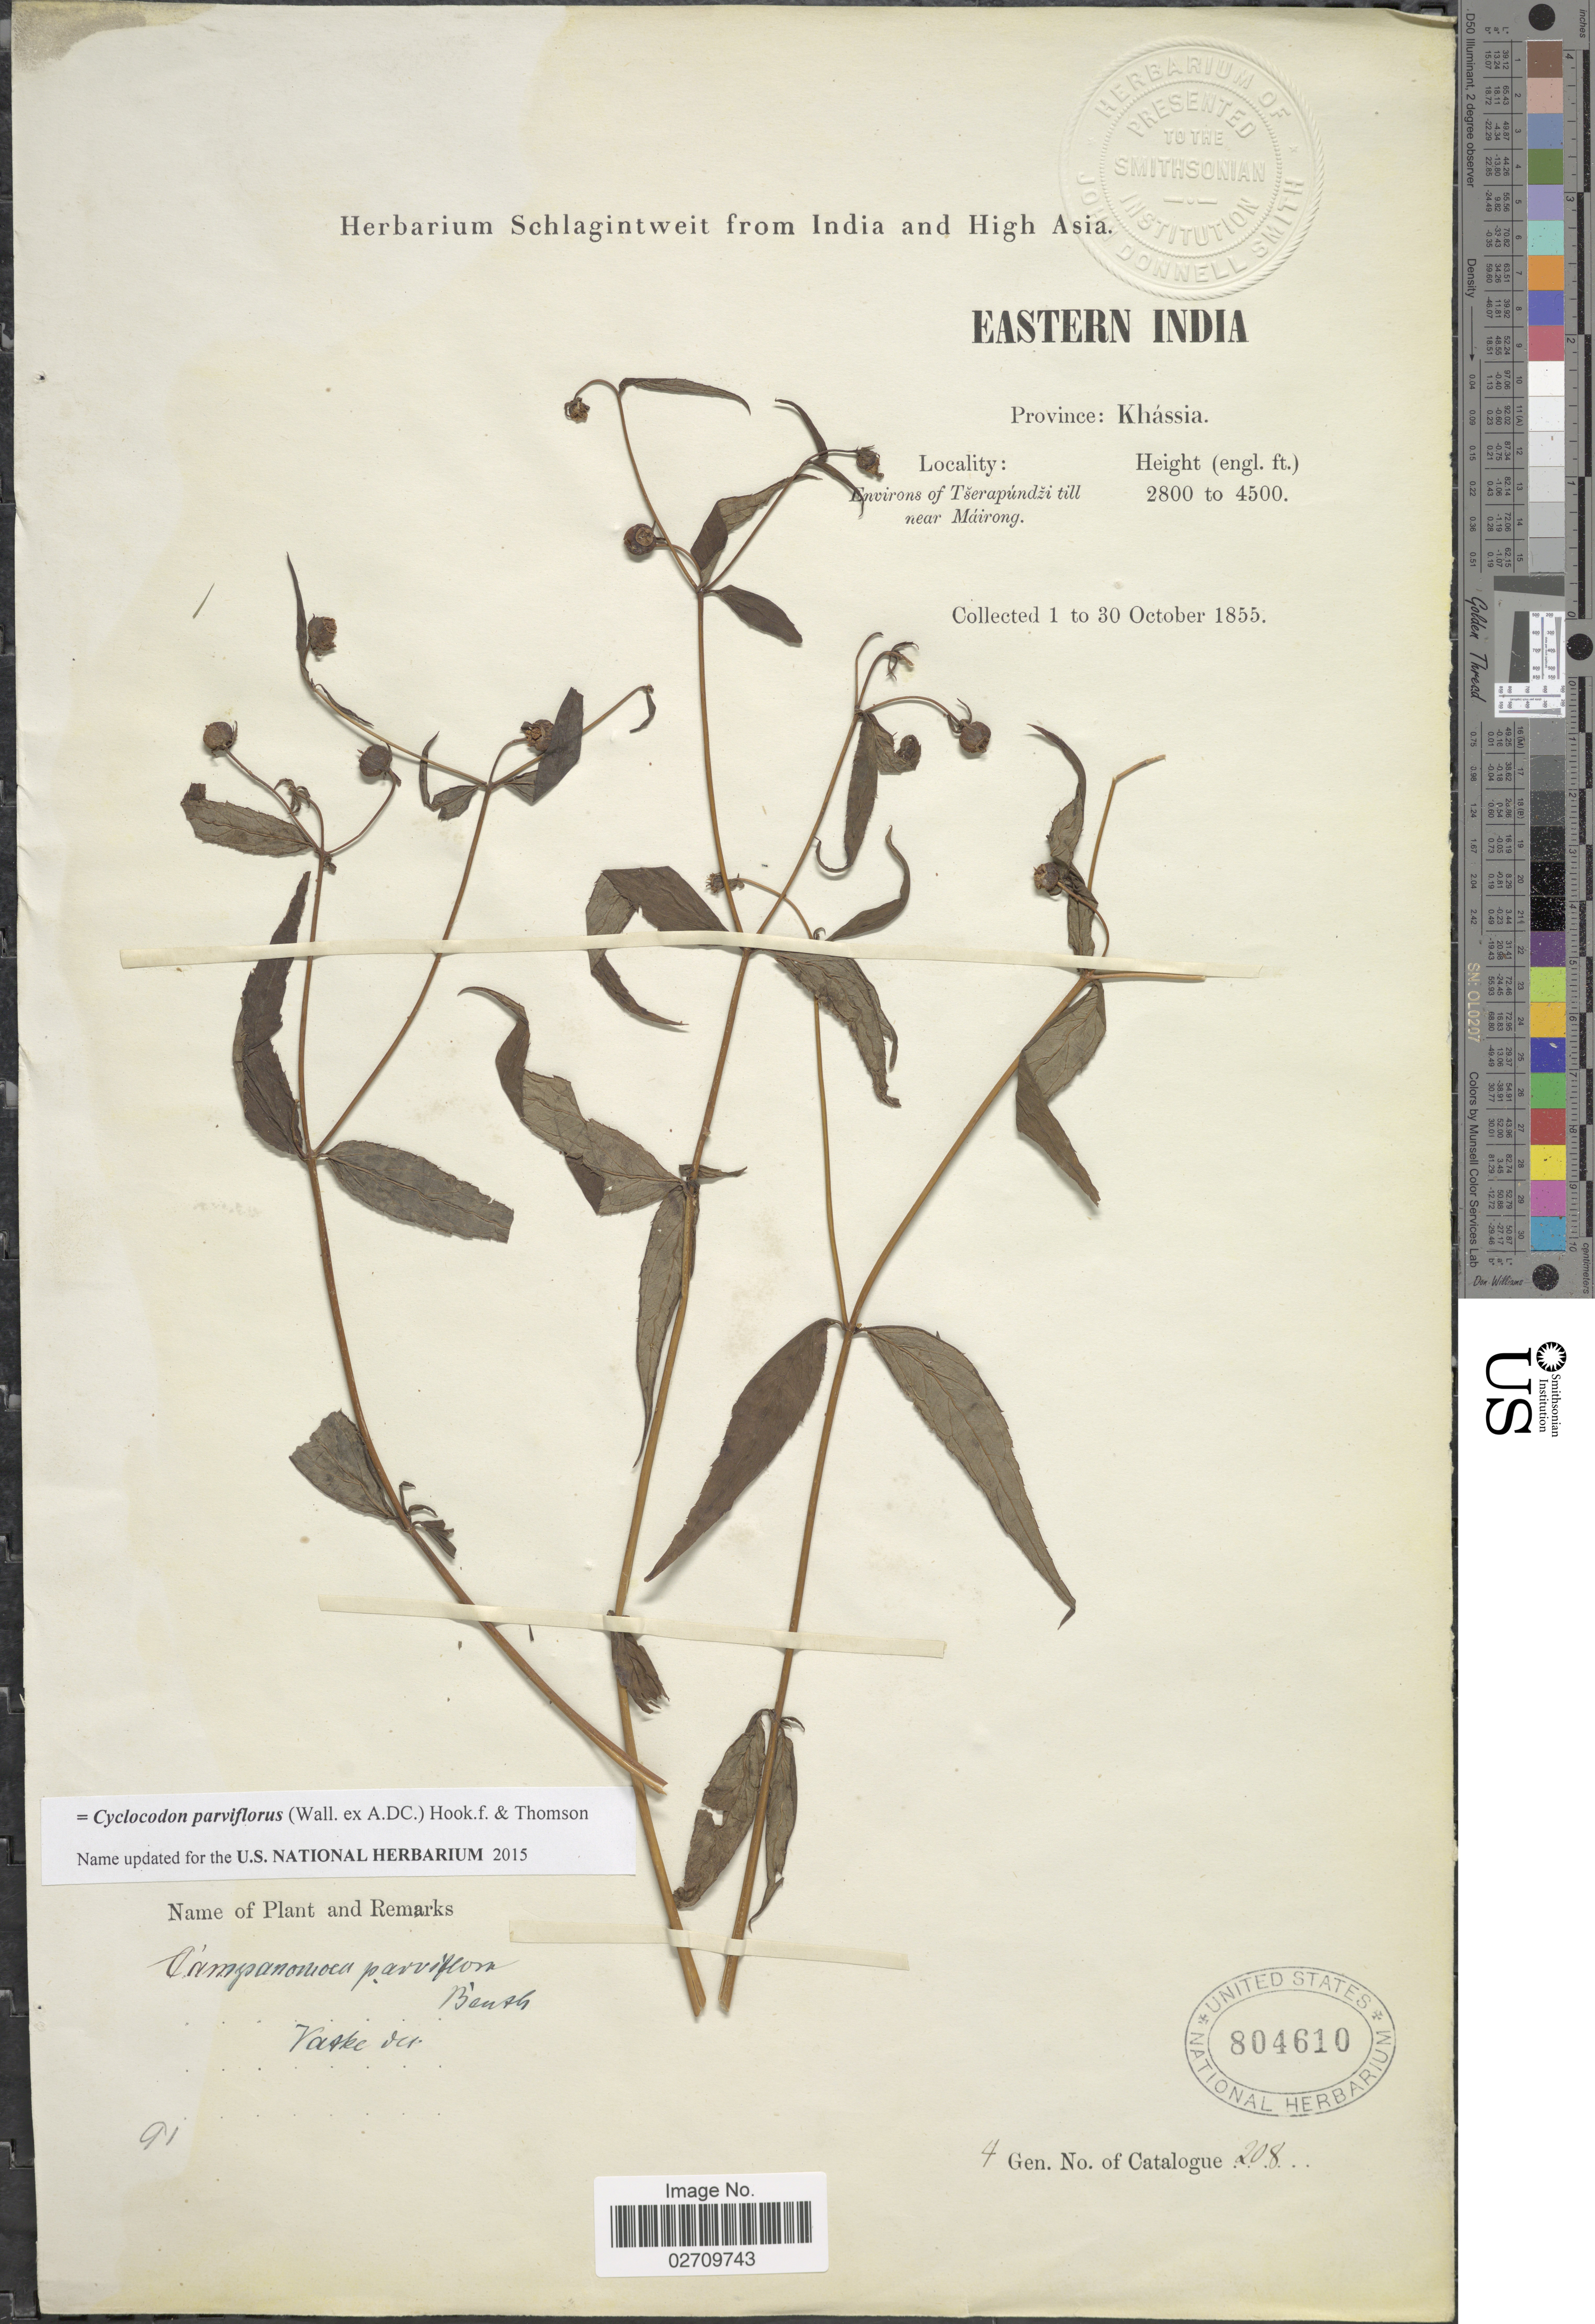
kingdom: Plantae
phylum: Tracheophyta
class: Magnoliopsida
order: Asterales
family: Campanulaceae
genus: Cyclocodon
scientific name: Cyclocodon parviflorus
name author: (Wall. ex A. DC.) Hook. f. & Thomson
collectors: ex herb. Schlagintweit from India and High Asia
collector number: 208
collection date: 1855-10-01/1855-10-30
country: India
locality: Eastern India, Province: Khassia, Environs of Tserapundzi till near Mairong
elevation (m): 853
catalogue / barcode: US 804610